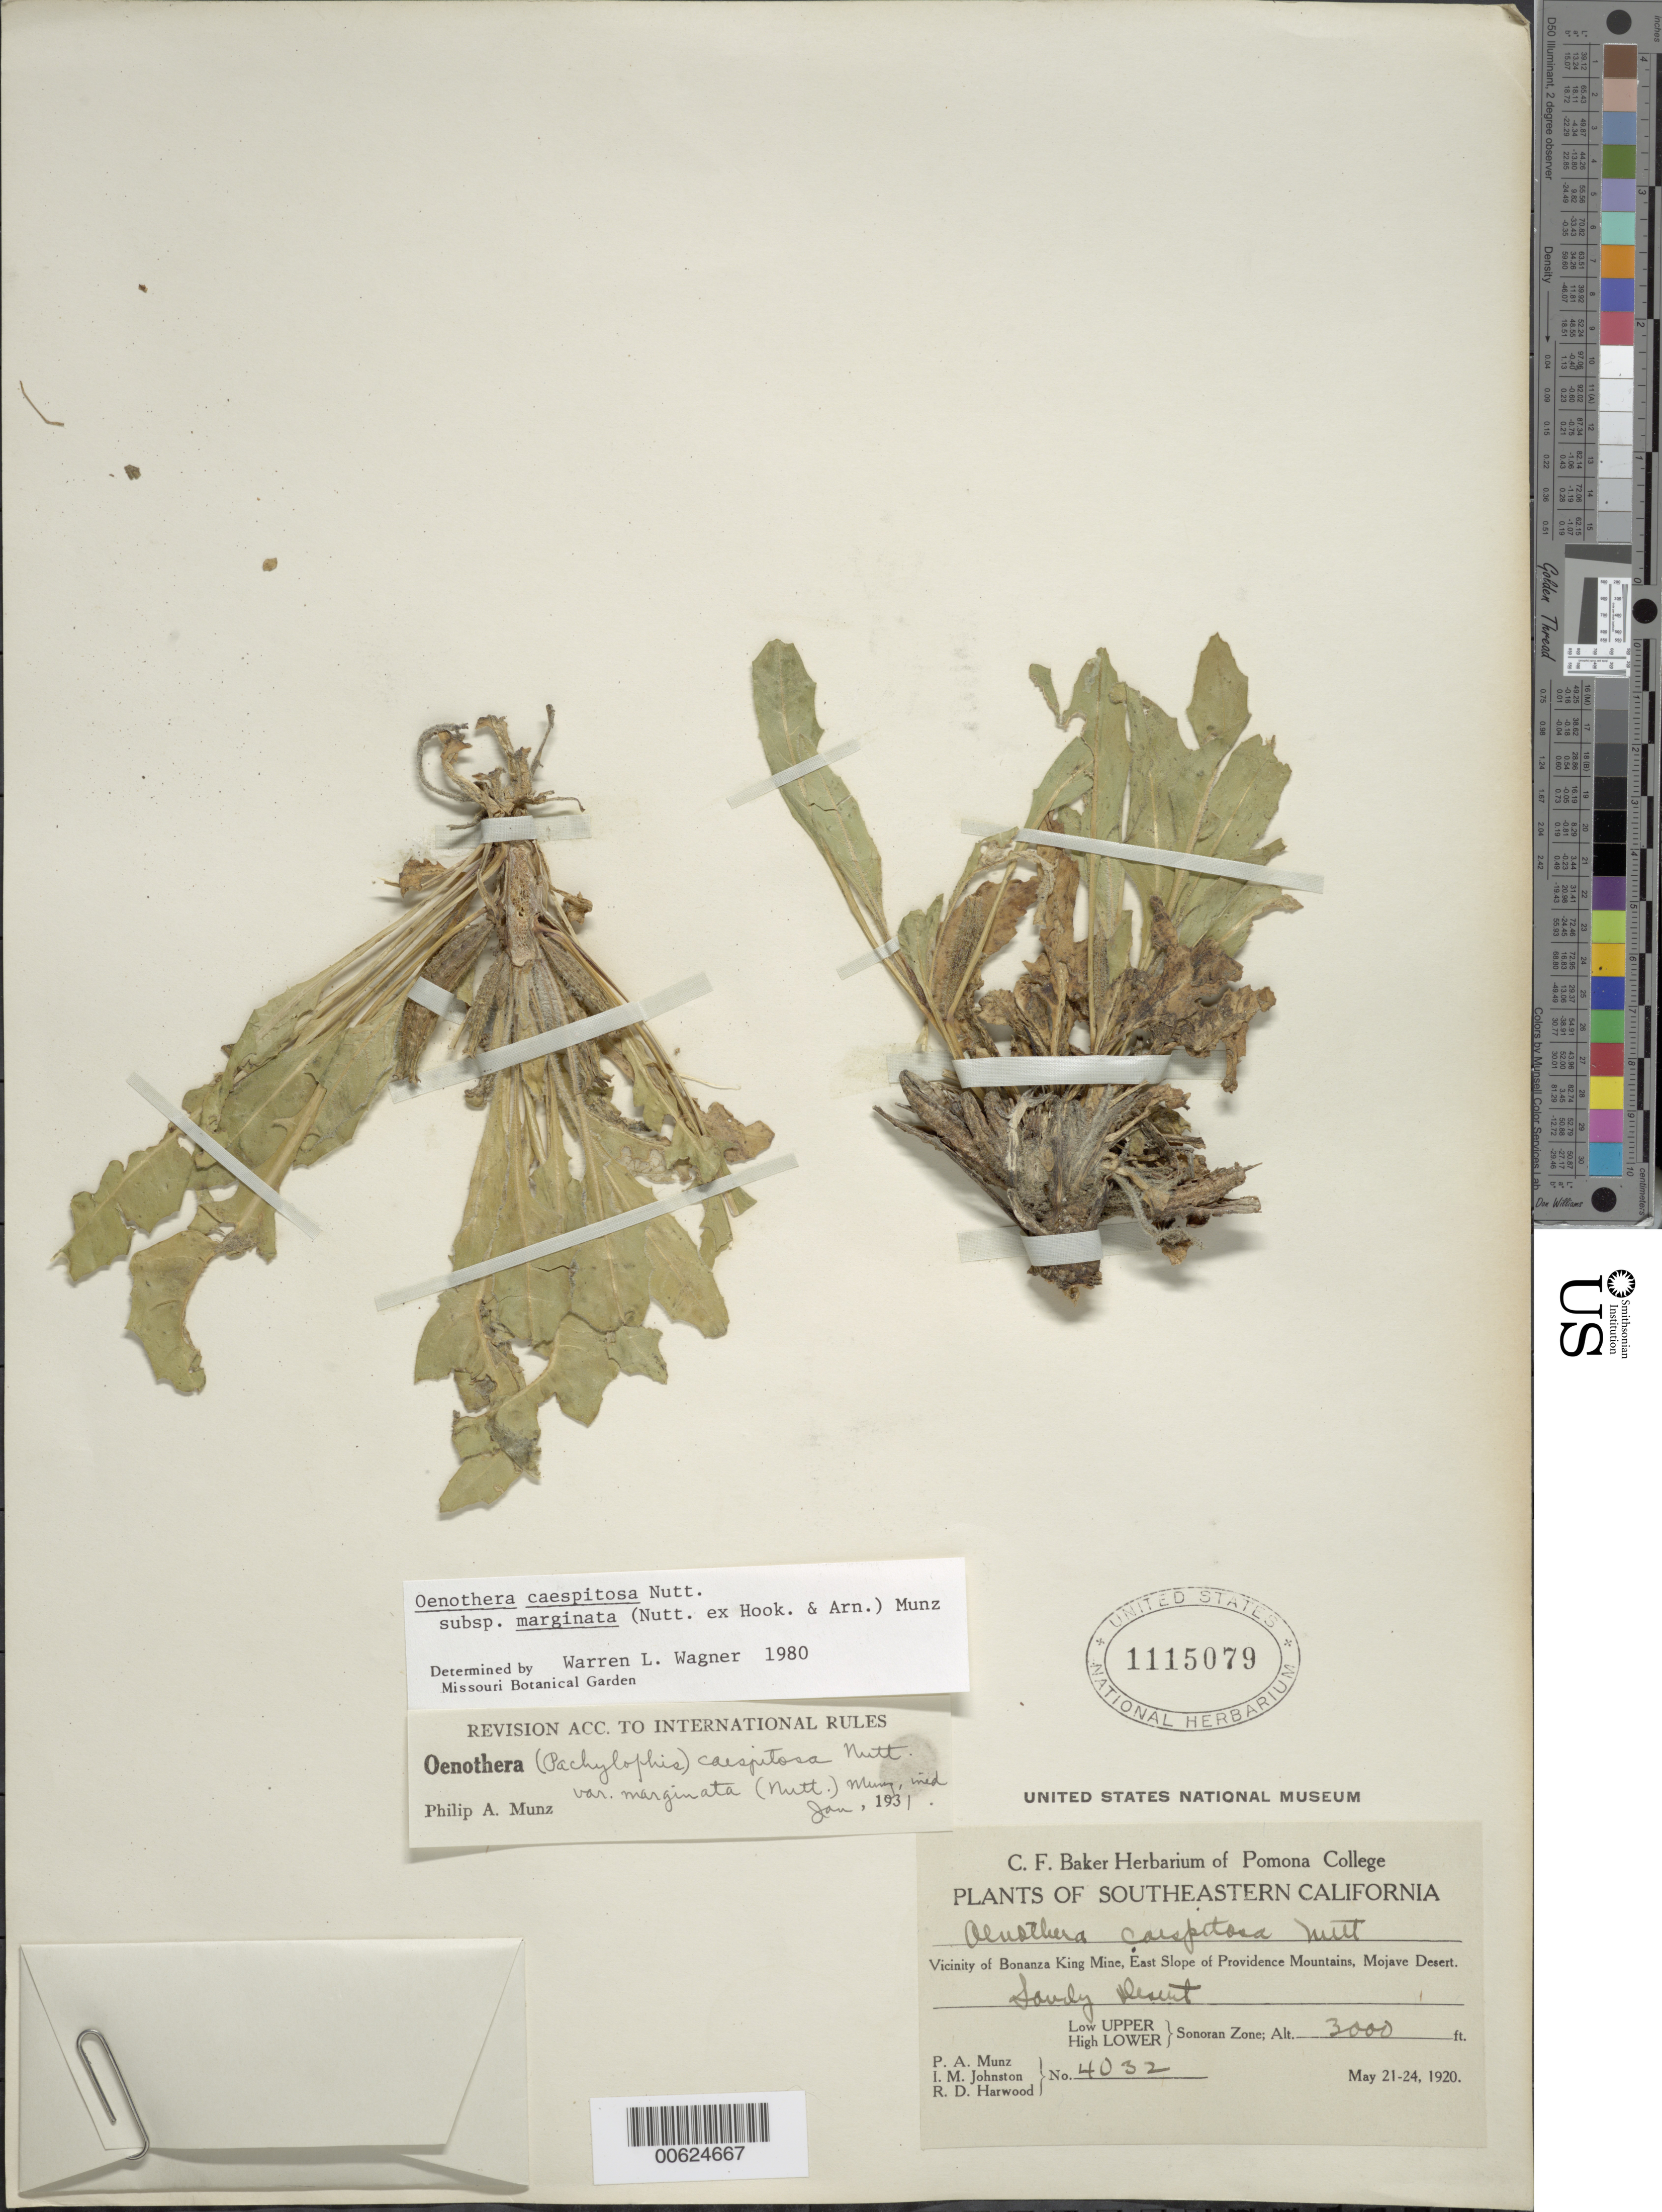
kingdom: Plantae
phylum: Tracheophyta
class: Magnoliopsida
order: Myrtales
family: Onagraceae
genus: Oenothera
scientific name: Oenothera cespitosa subsp. marginata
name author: (Nutt. ex Hook. & Arn.) Munz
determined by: Wagner, W. L., (BOT), Smithsonian Institution - National Museum of Natural History (UNITED STATES)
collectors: P. A. Munz & I.M. Johnston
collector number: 4032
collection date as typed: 21 May 1920 to 24 May 1920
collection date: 1920-05-21/1920-05-24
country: United States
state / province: California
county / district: San Bernardino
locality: Bonanza King Mine, Providence Mountains, Mojave Desert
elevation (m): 914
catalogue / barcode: US 1115079